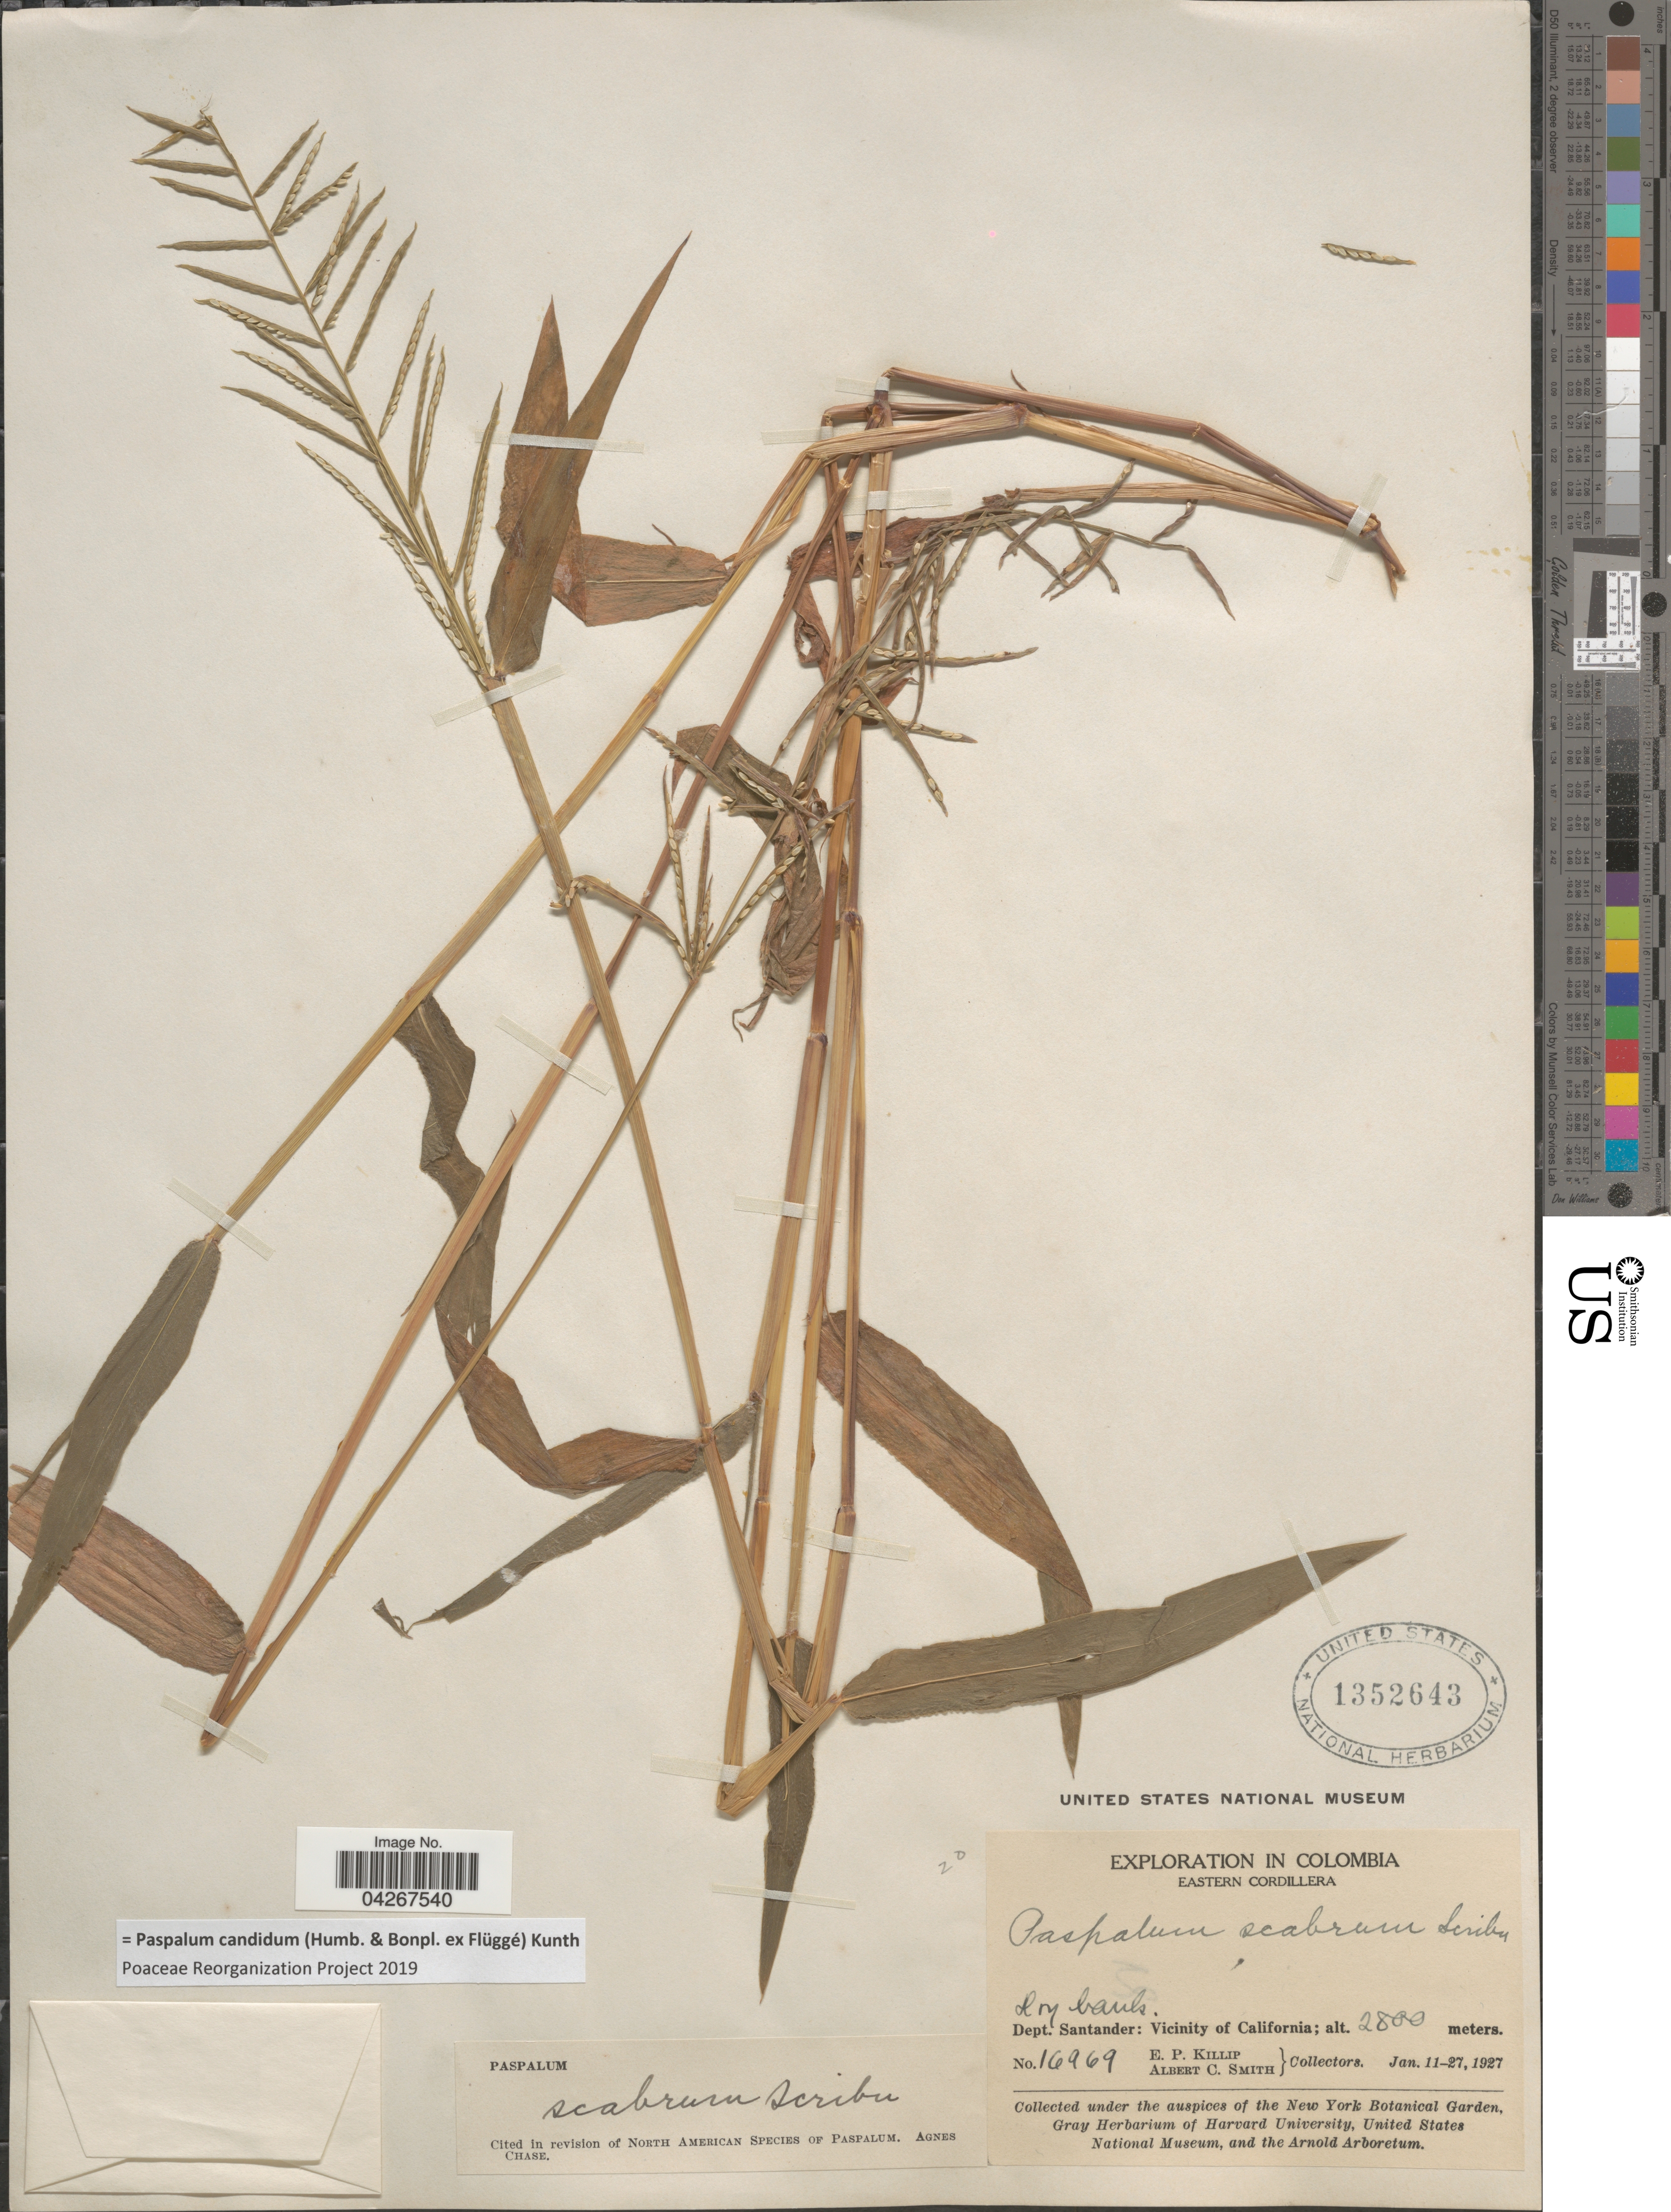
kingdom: Plantae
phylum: Tracheophyta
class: Liliopsida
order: Poales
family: Poaceae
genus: Paspalum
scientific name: Paspalum candidum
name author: (Humb. & Bonpl. ex Fleugge) Kunth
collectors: E. P. Killip & A. C. Smith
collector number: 16969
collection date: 1927-01-11/1927-01-27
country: Colombia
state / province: Santander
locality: Exploration in Colombia. Eastern Cordillera. Dry banks. Dept. Santander: Vicinity of California.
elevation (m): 2000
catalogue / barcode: US 1352643